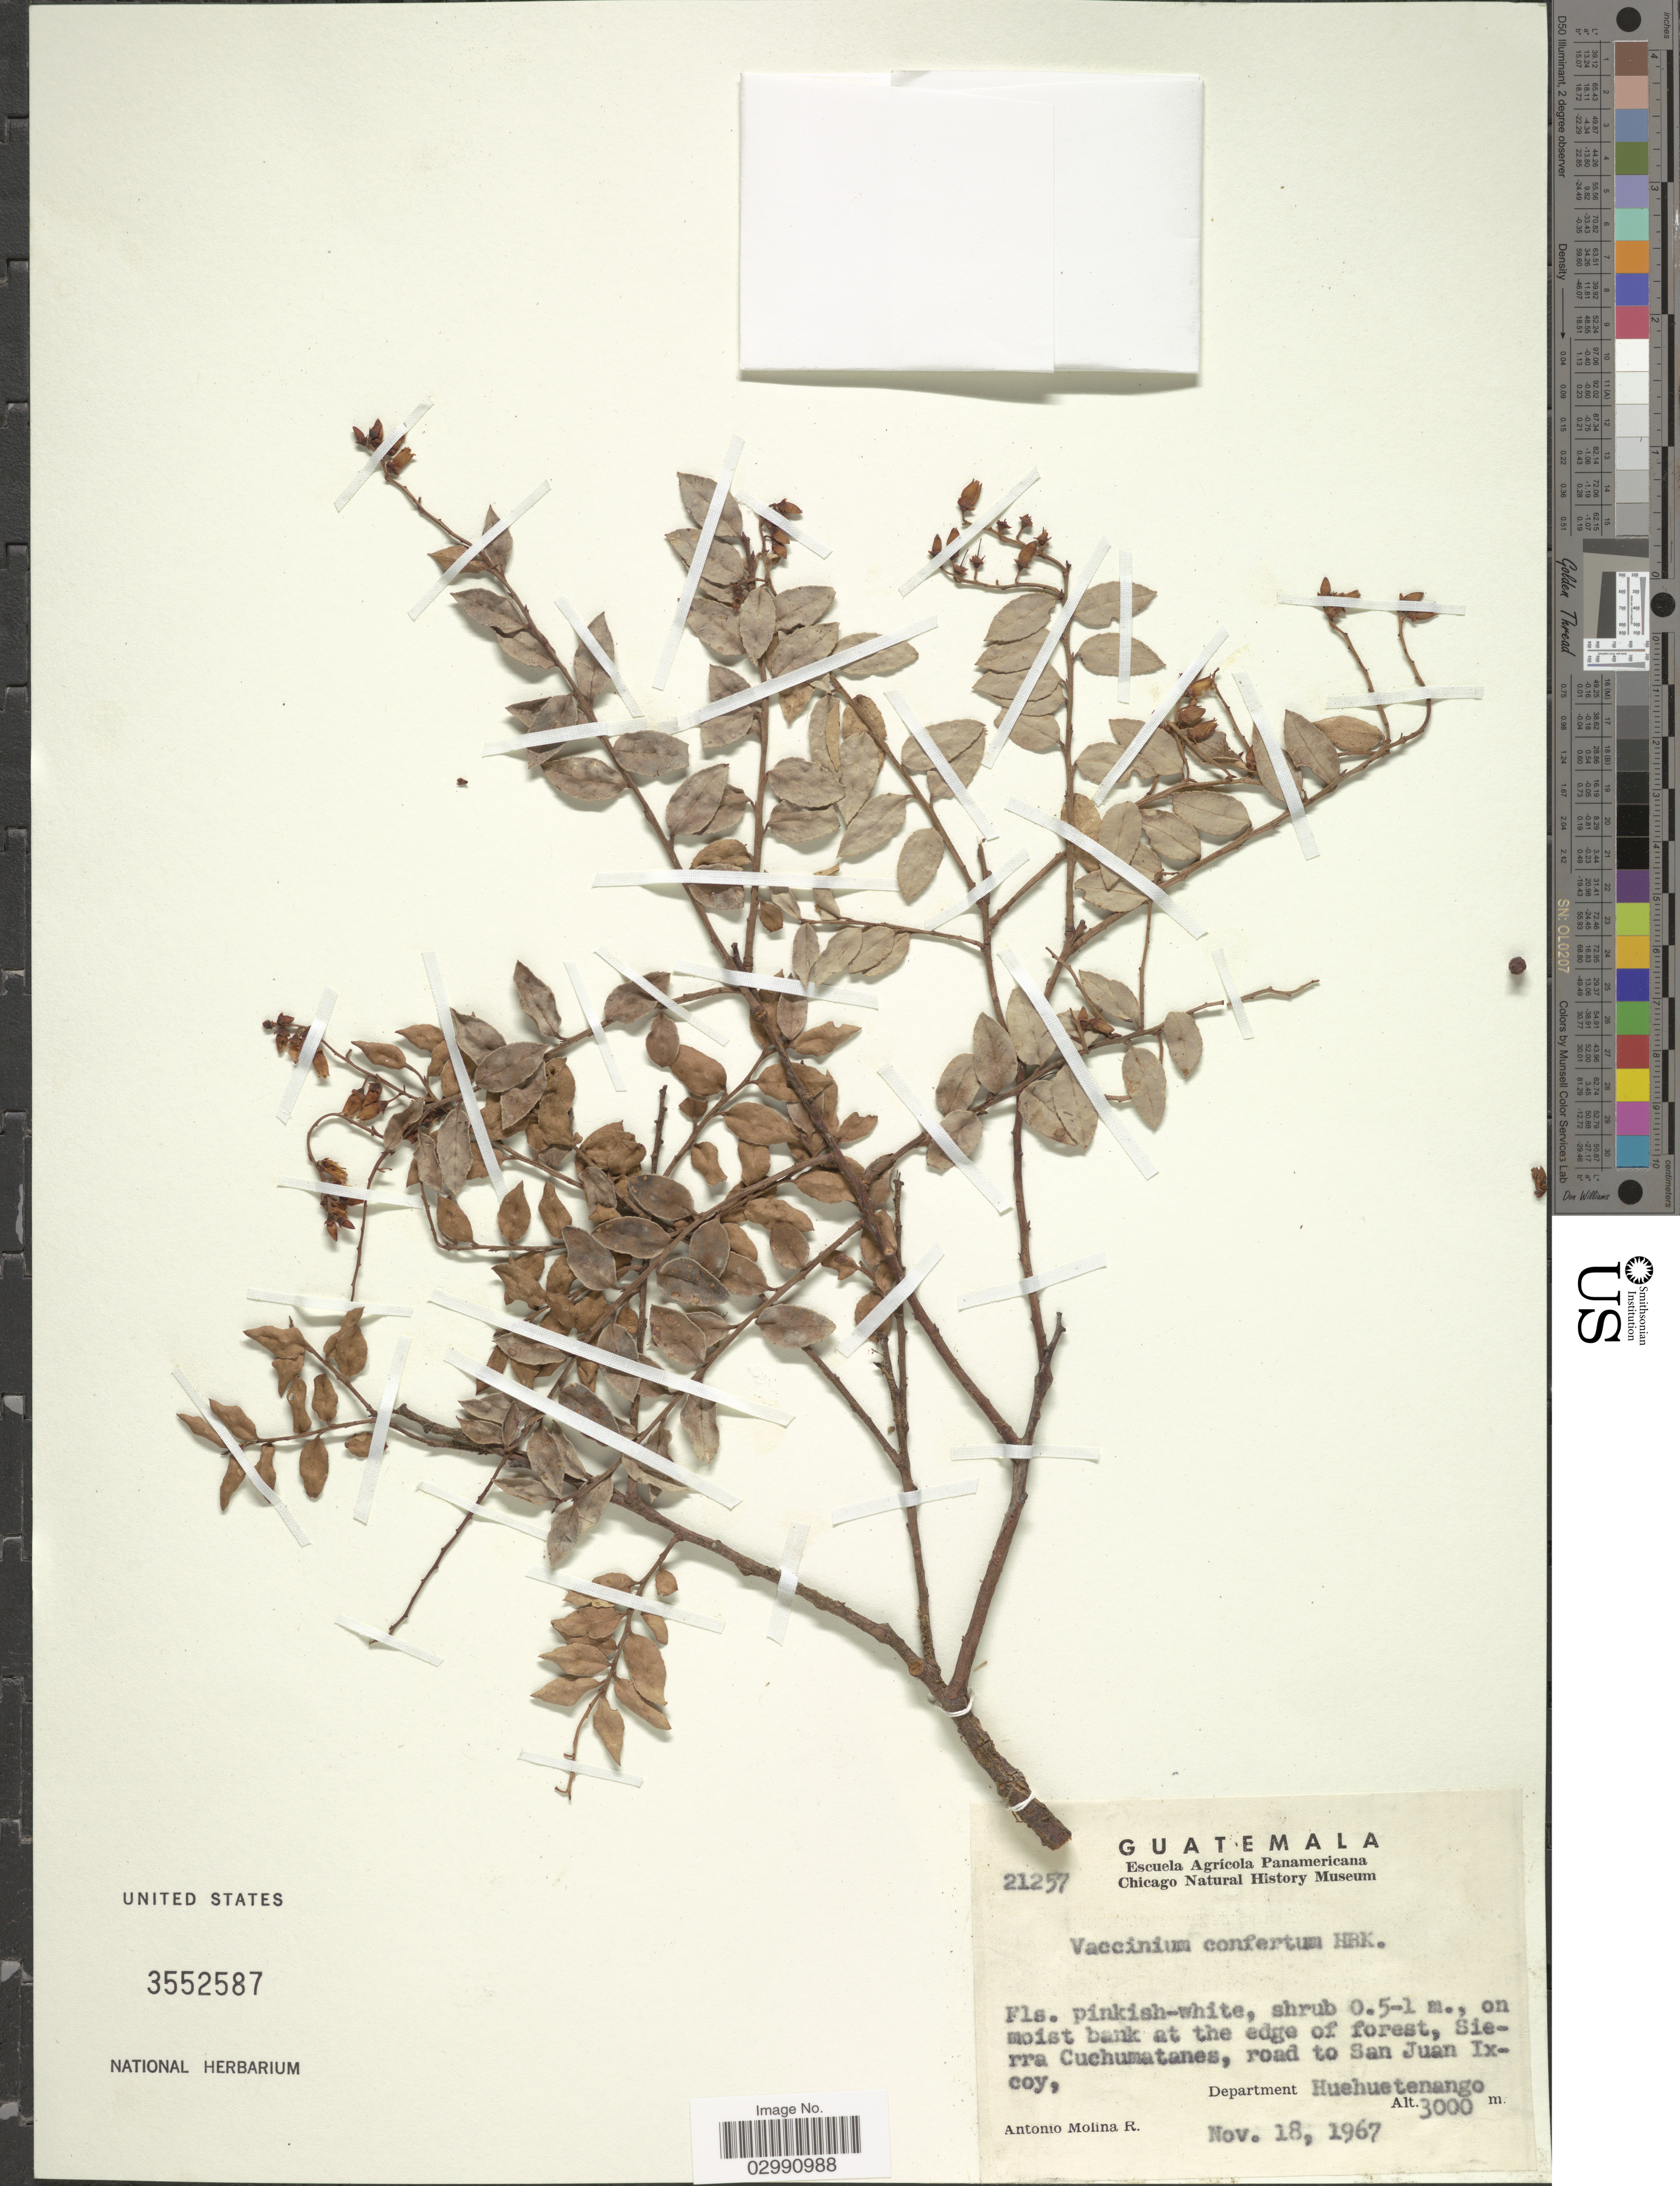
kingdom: Plantae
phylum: Tracheophyta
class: Magnoliopsida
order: Ericales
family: Ericaceae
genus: Vaccinium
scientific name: Vaccinium confertum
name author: Kunth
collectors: A. Molina R.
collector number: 21257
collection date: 1967-11-18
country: Guatemala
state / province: Huehuetenango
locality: Sierra Cuchumatanes, road to San Juan Ixcoy, Department Huehuetenango.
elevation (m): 3000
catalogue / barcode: US 3552587